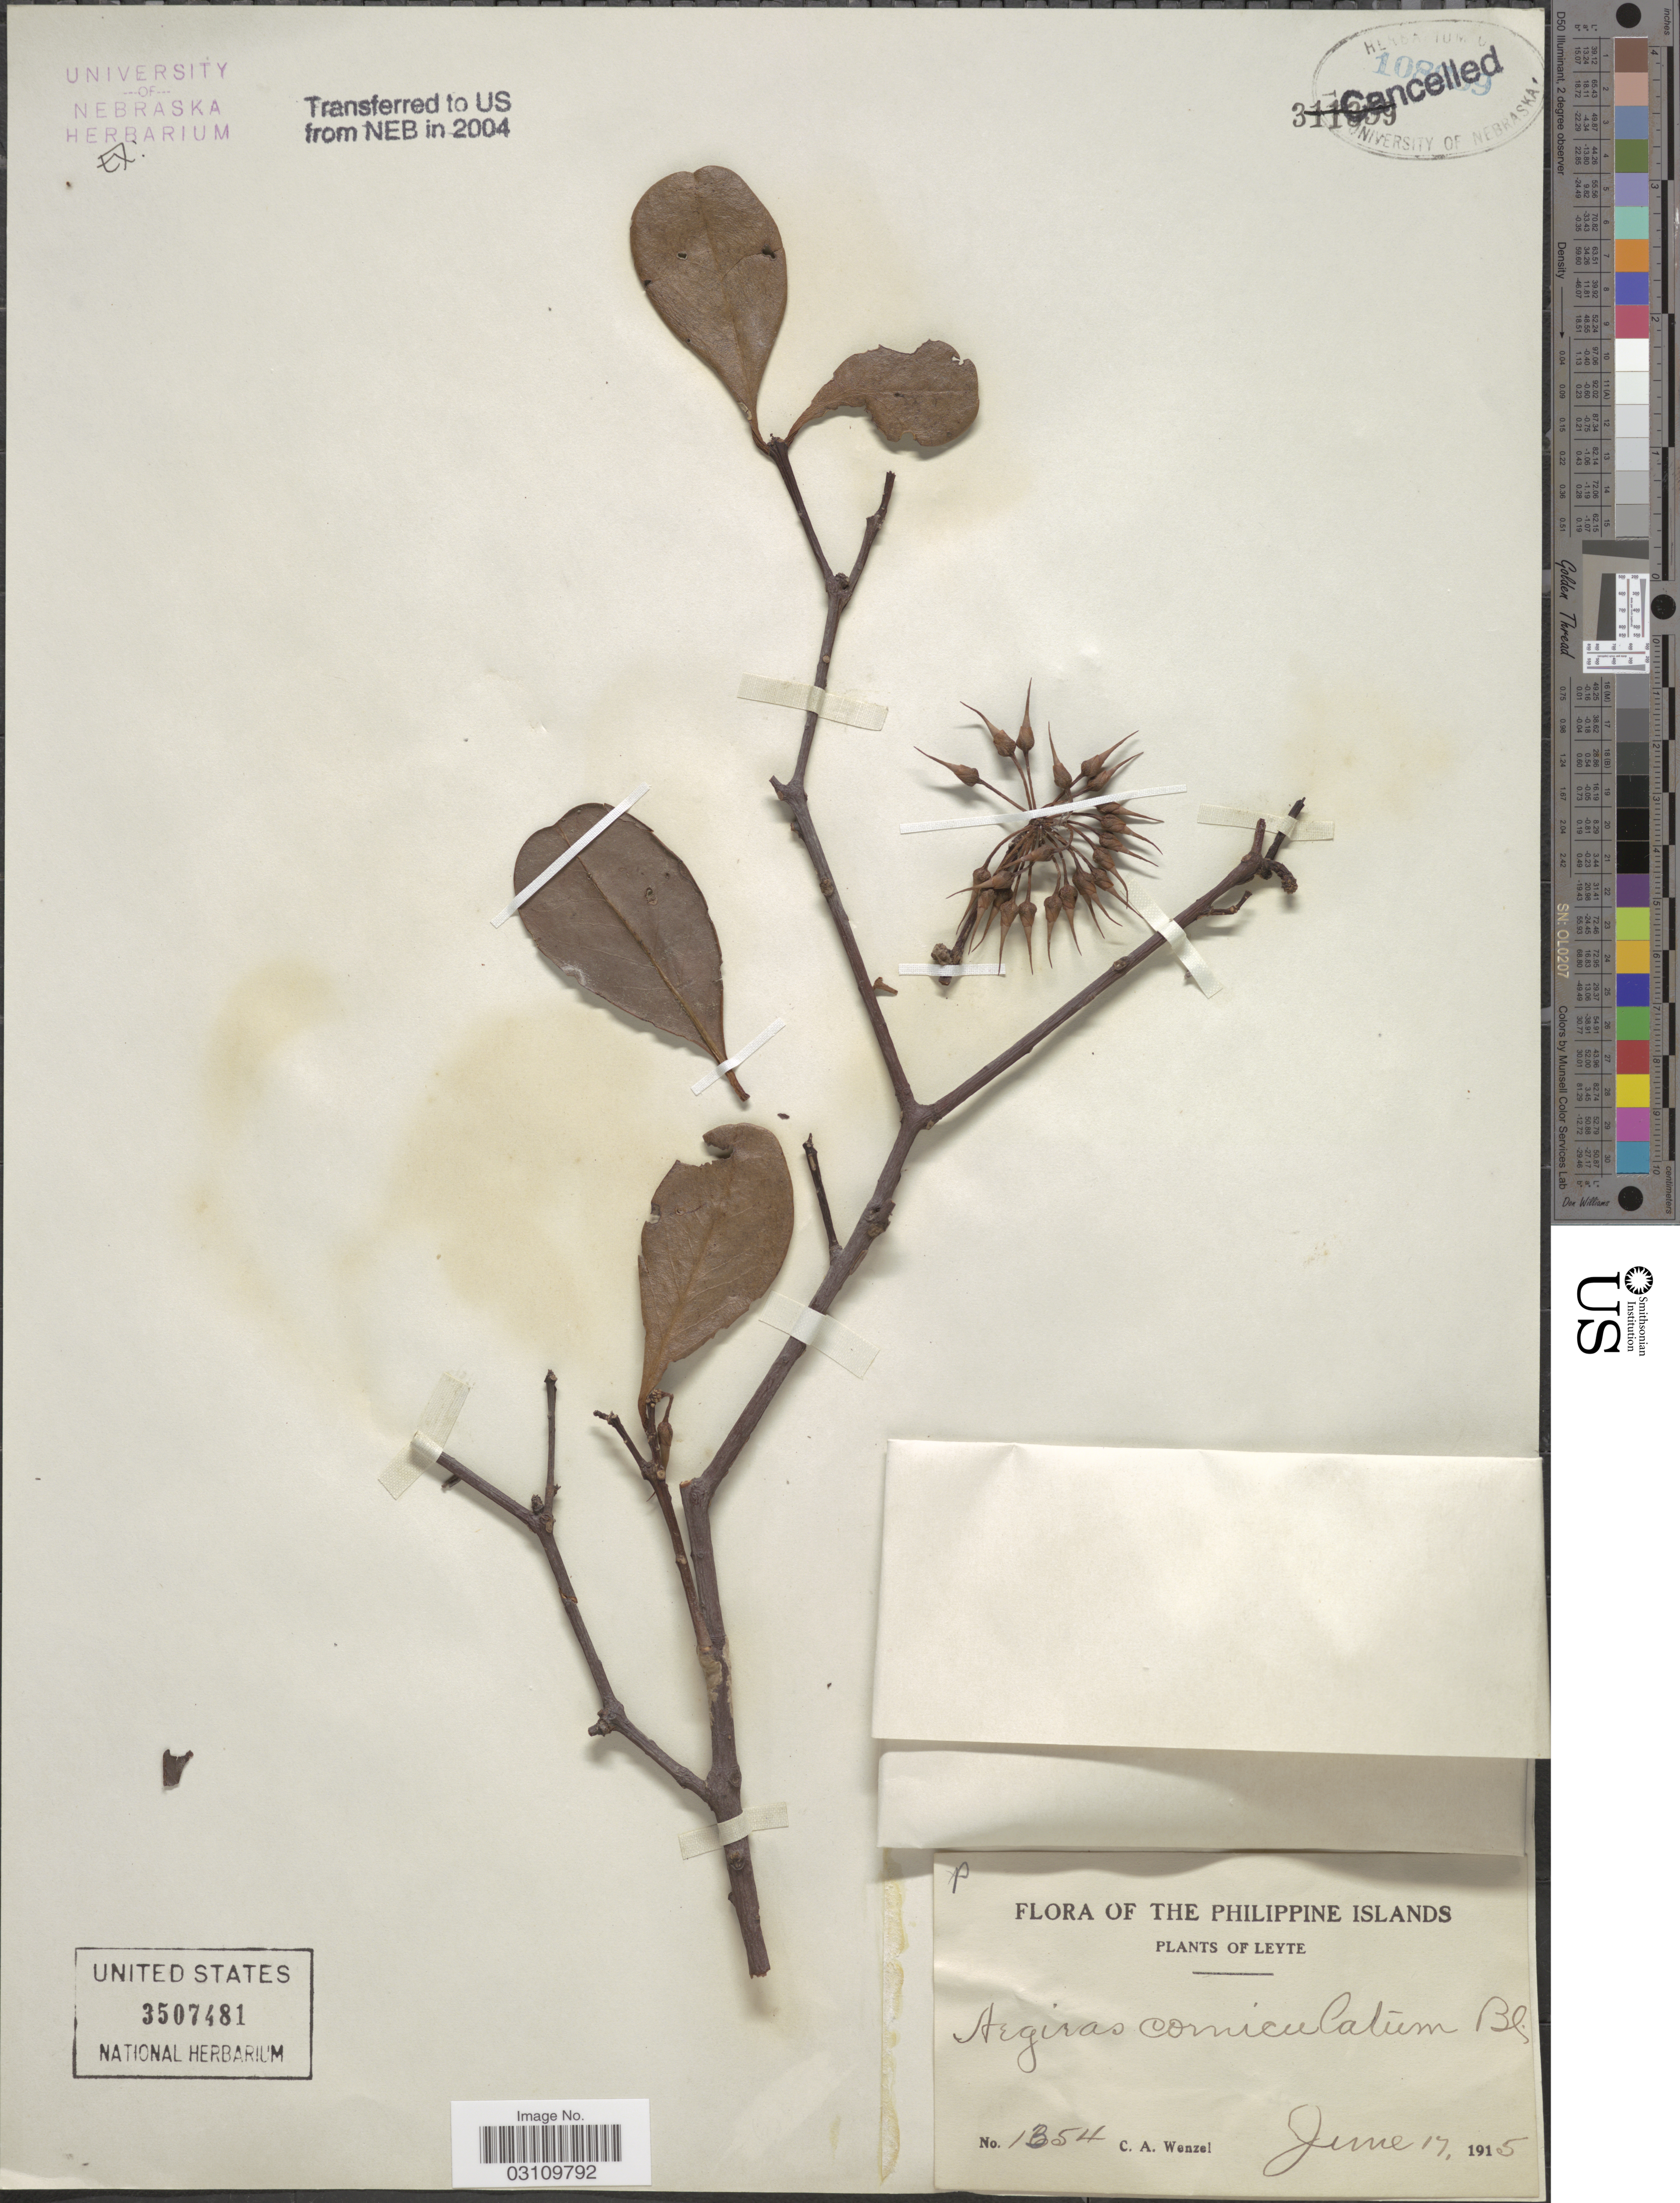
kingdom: Plantae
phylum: Tracheophyta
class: Magnoliopsida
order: Ericales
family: Primulaceae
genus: Aegiceras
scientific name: Aegiceras corniculatum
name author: (L.) Blanco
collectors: C. Wenzel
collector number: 1354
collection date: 1915-06-17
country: Philippines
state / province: Eastern Visayas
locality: The Philippine Islands, Leyte.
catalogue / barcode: US 3507481